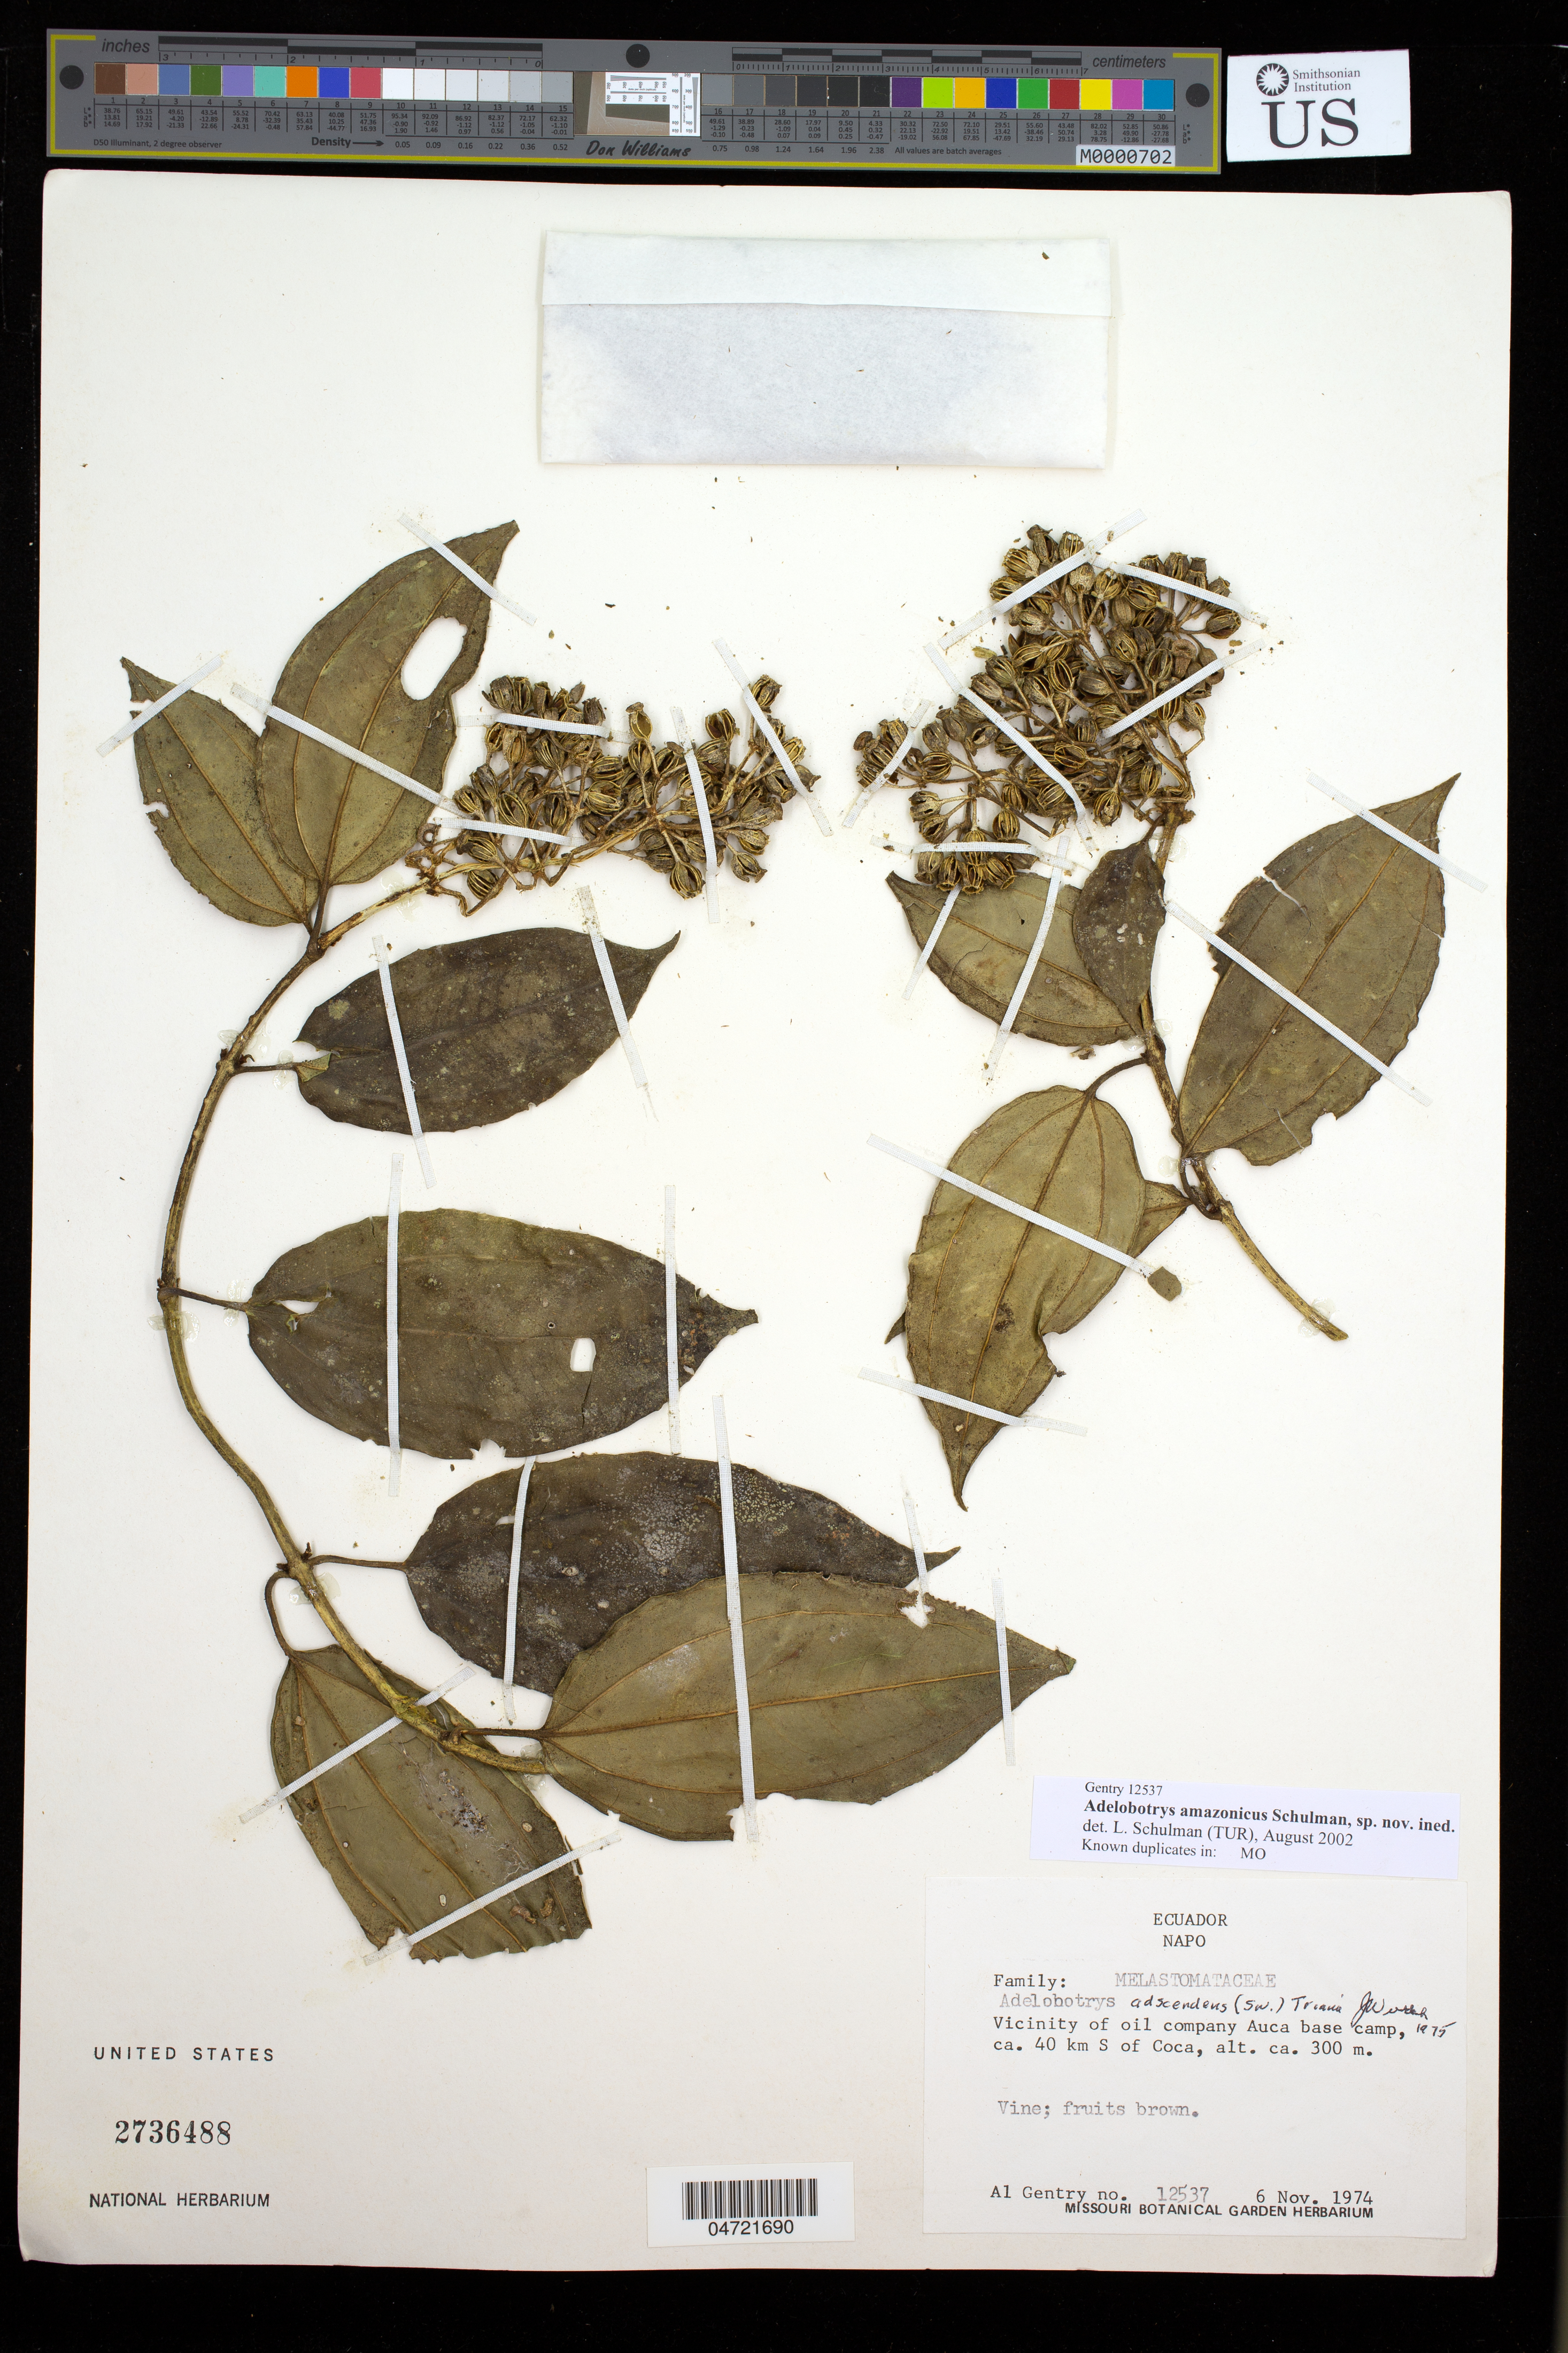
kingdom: Plantae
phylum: Tracheophyta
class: Magnoliopsida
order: Myrtales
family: Melastomataceae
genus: Adelobotrys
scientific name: Adelobotrys sp. nov.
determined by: Schulman, Leif, (TUR), University of Turku (FINLAND)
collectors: A. H. Gentry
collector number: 12537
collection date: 1974-11-06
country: Ecuador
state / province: Napo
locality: Vicinity of oil company Auca base camp, ca. 40 km S of Coca.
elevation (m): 300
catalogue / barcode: US 2736488